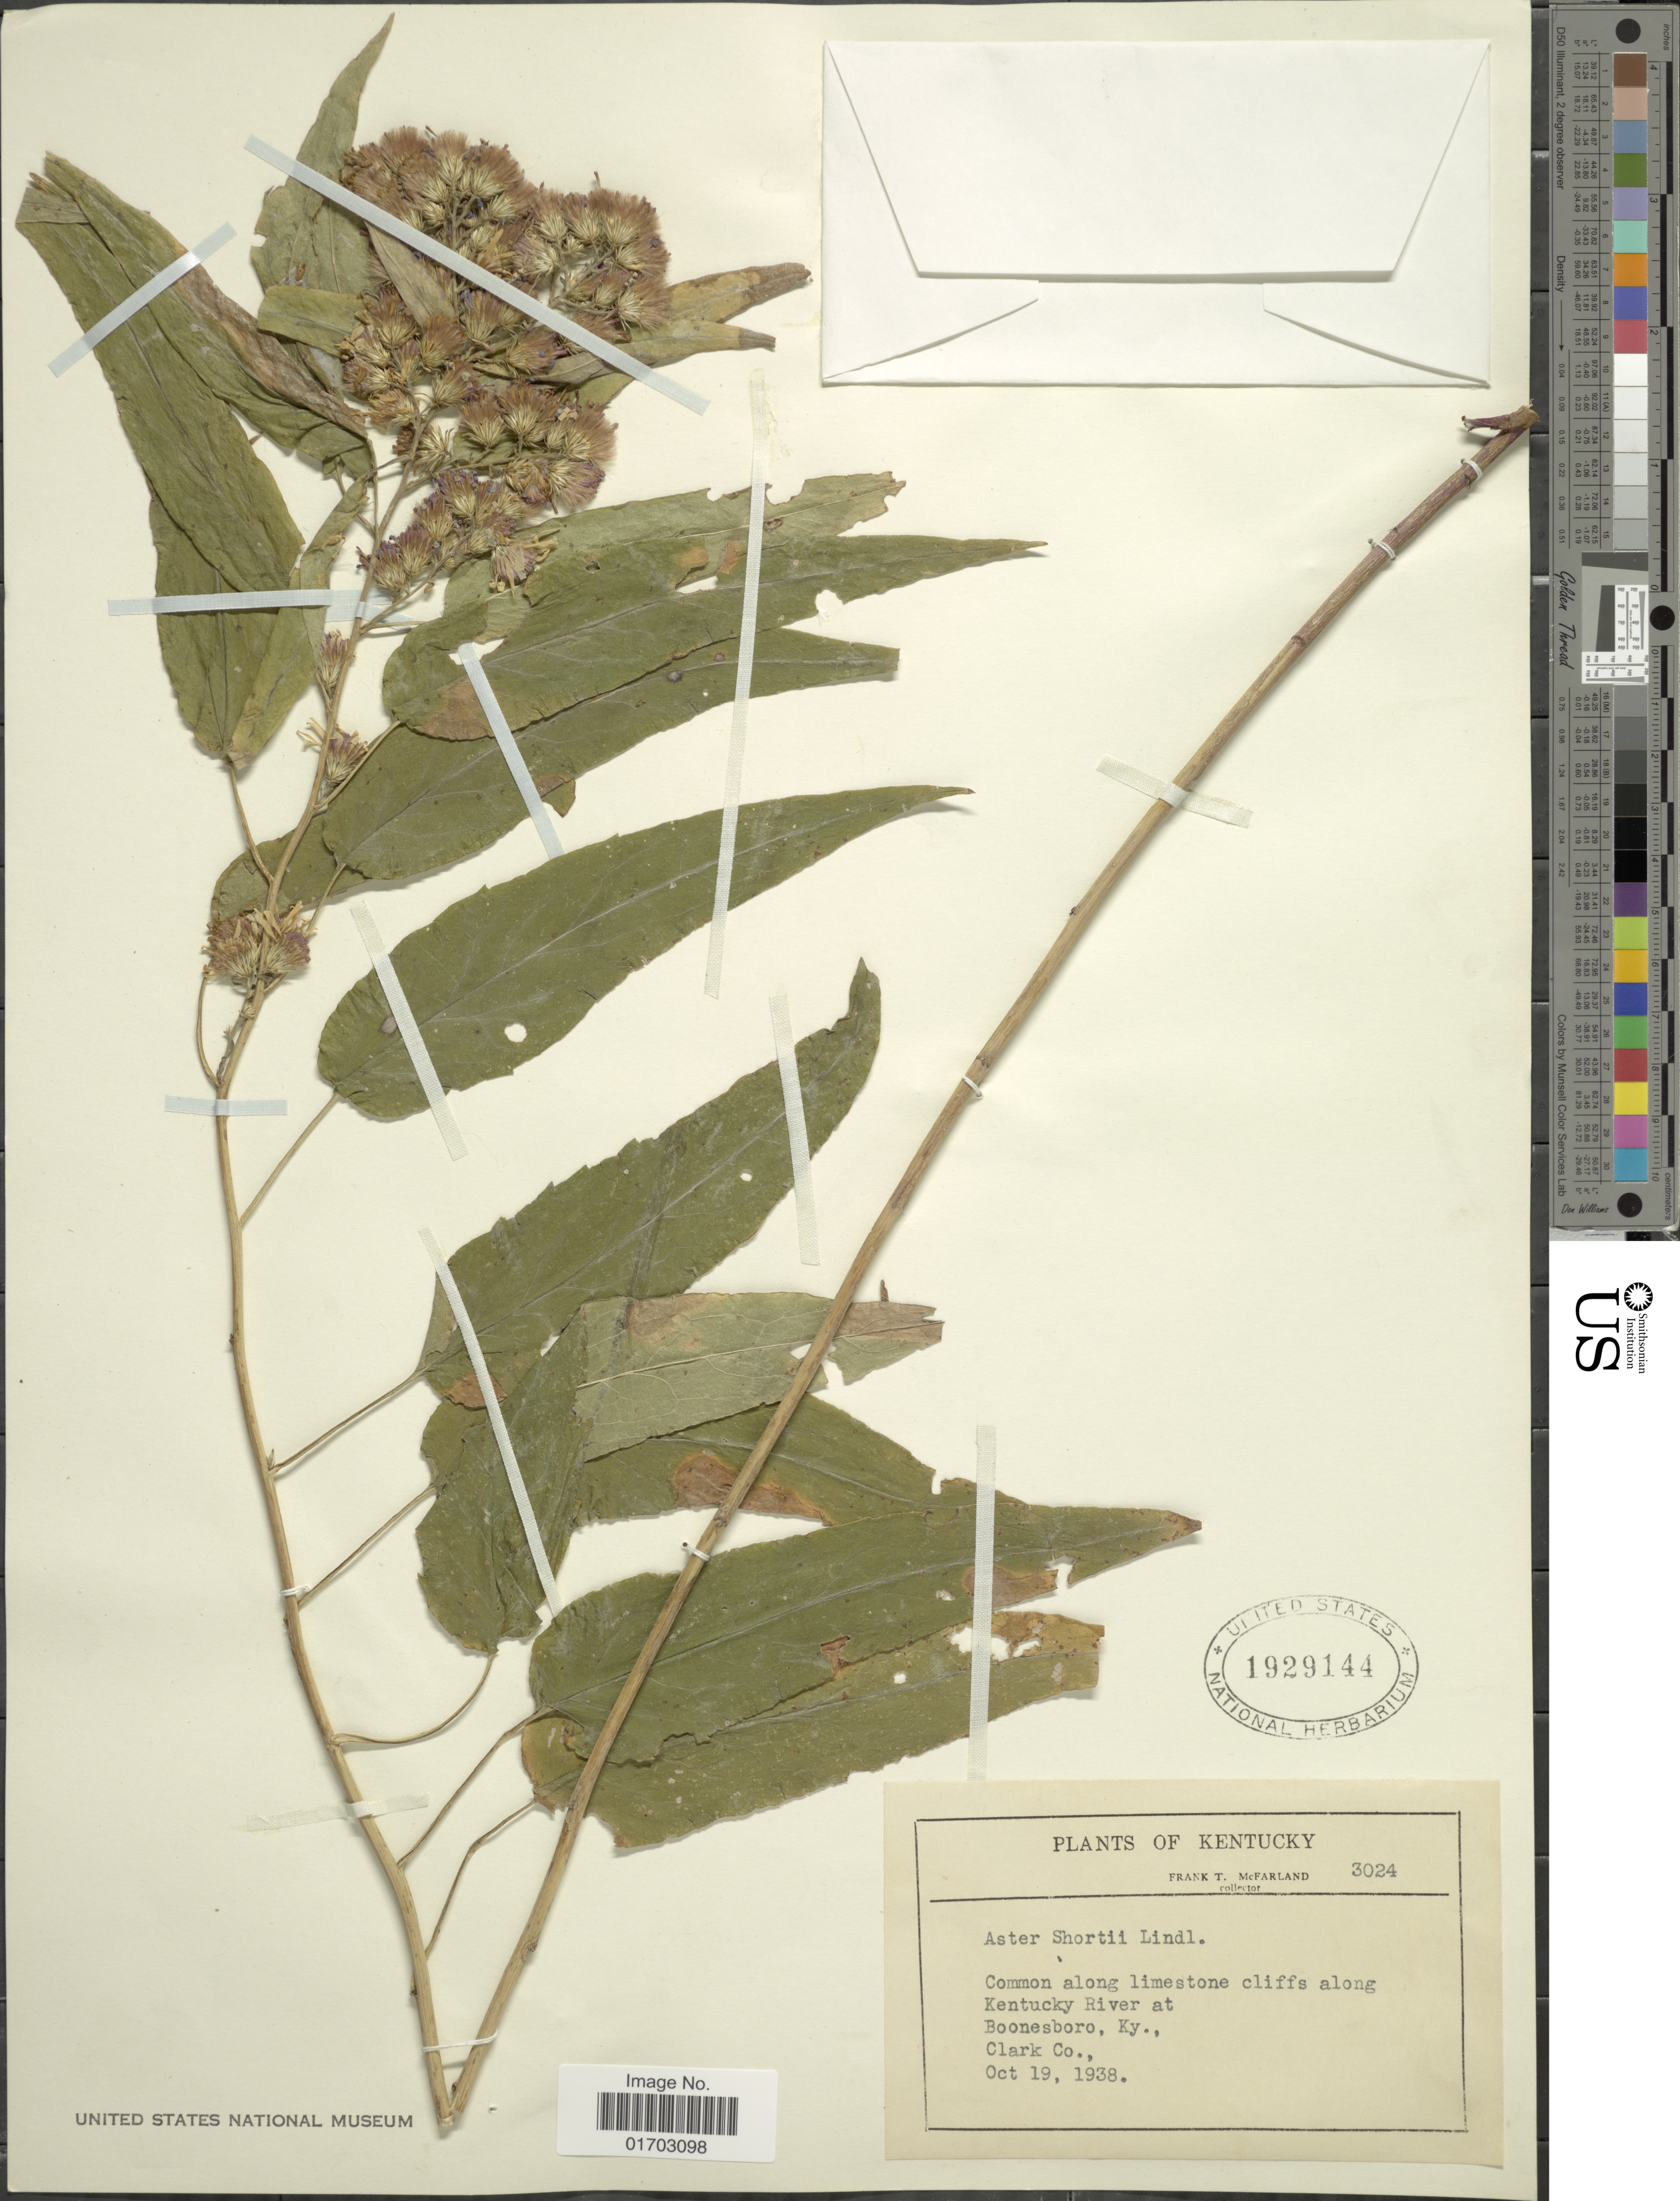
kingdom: Plantae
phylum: Tracheophyta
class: Magnoliopsida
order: Asterales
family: Asteraceae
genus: Symphyotrichum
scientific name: Symphyotrichum shortii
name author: (Lindl.) G.L. Nesom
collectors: F. McFarland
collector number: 3024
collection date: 1938-10-19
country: United States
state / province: Kentucky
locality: Along Kentucky River at Boonesboro, Clark Co.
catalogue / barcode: US 1929144